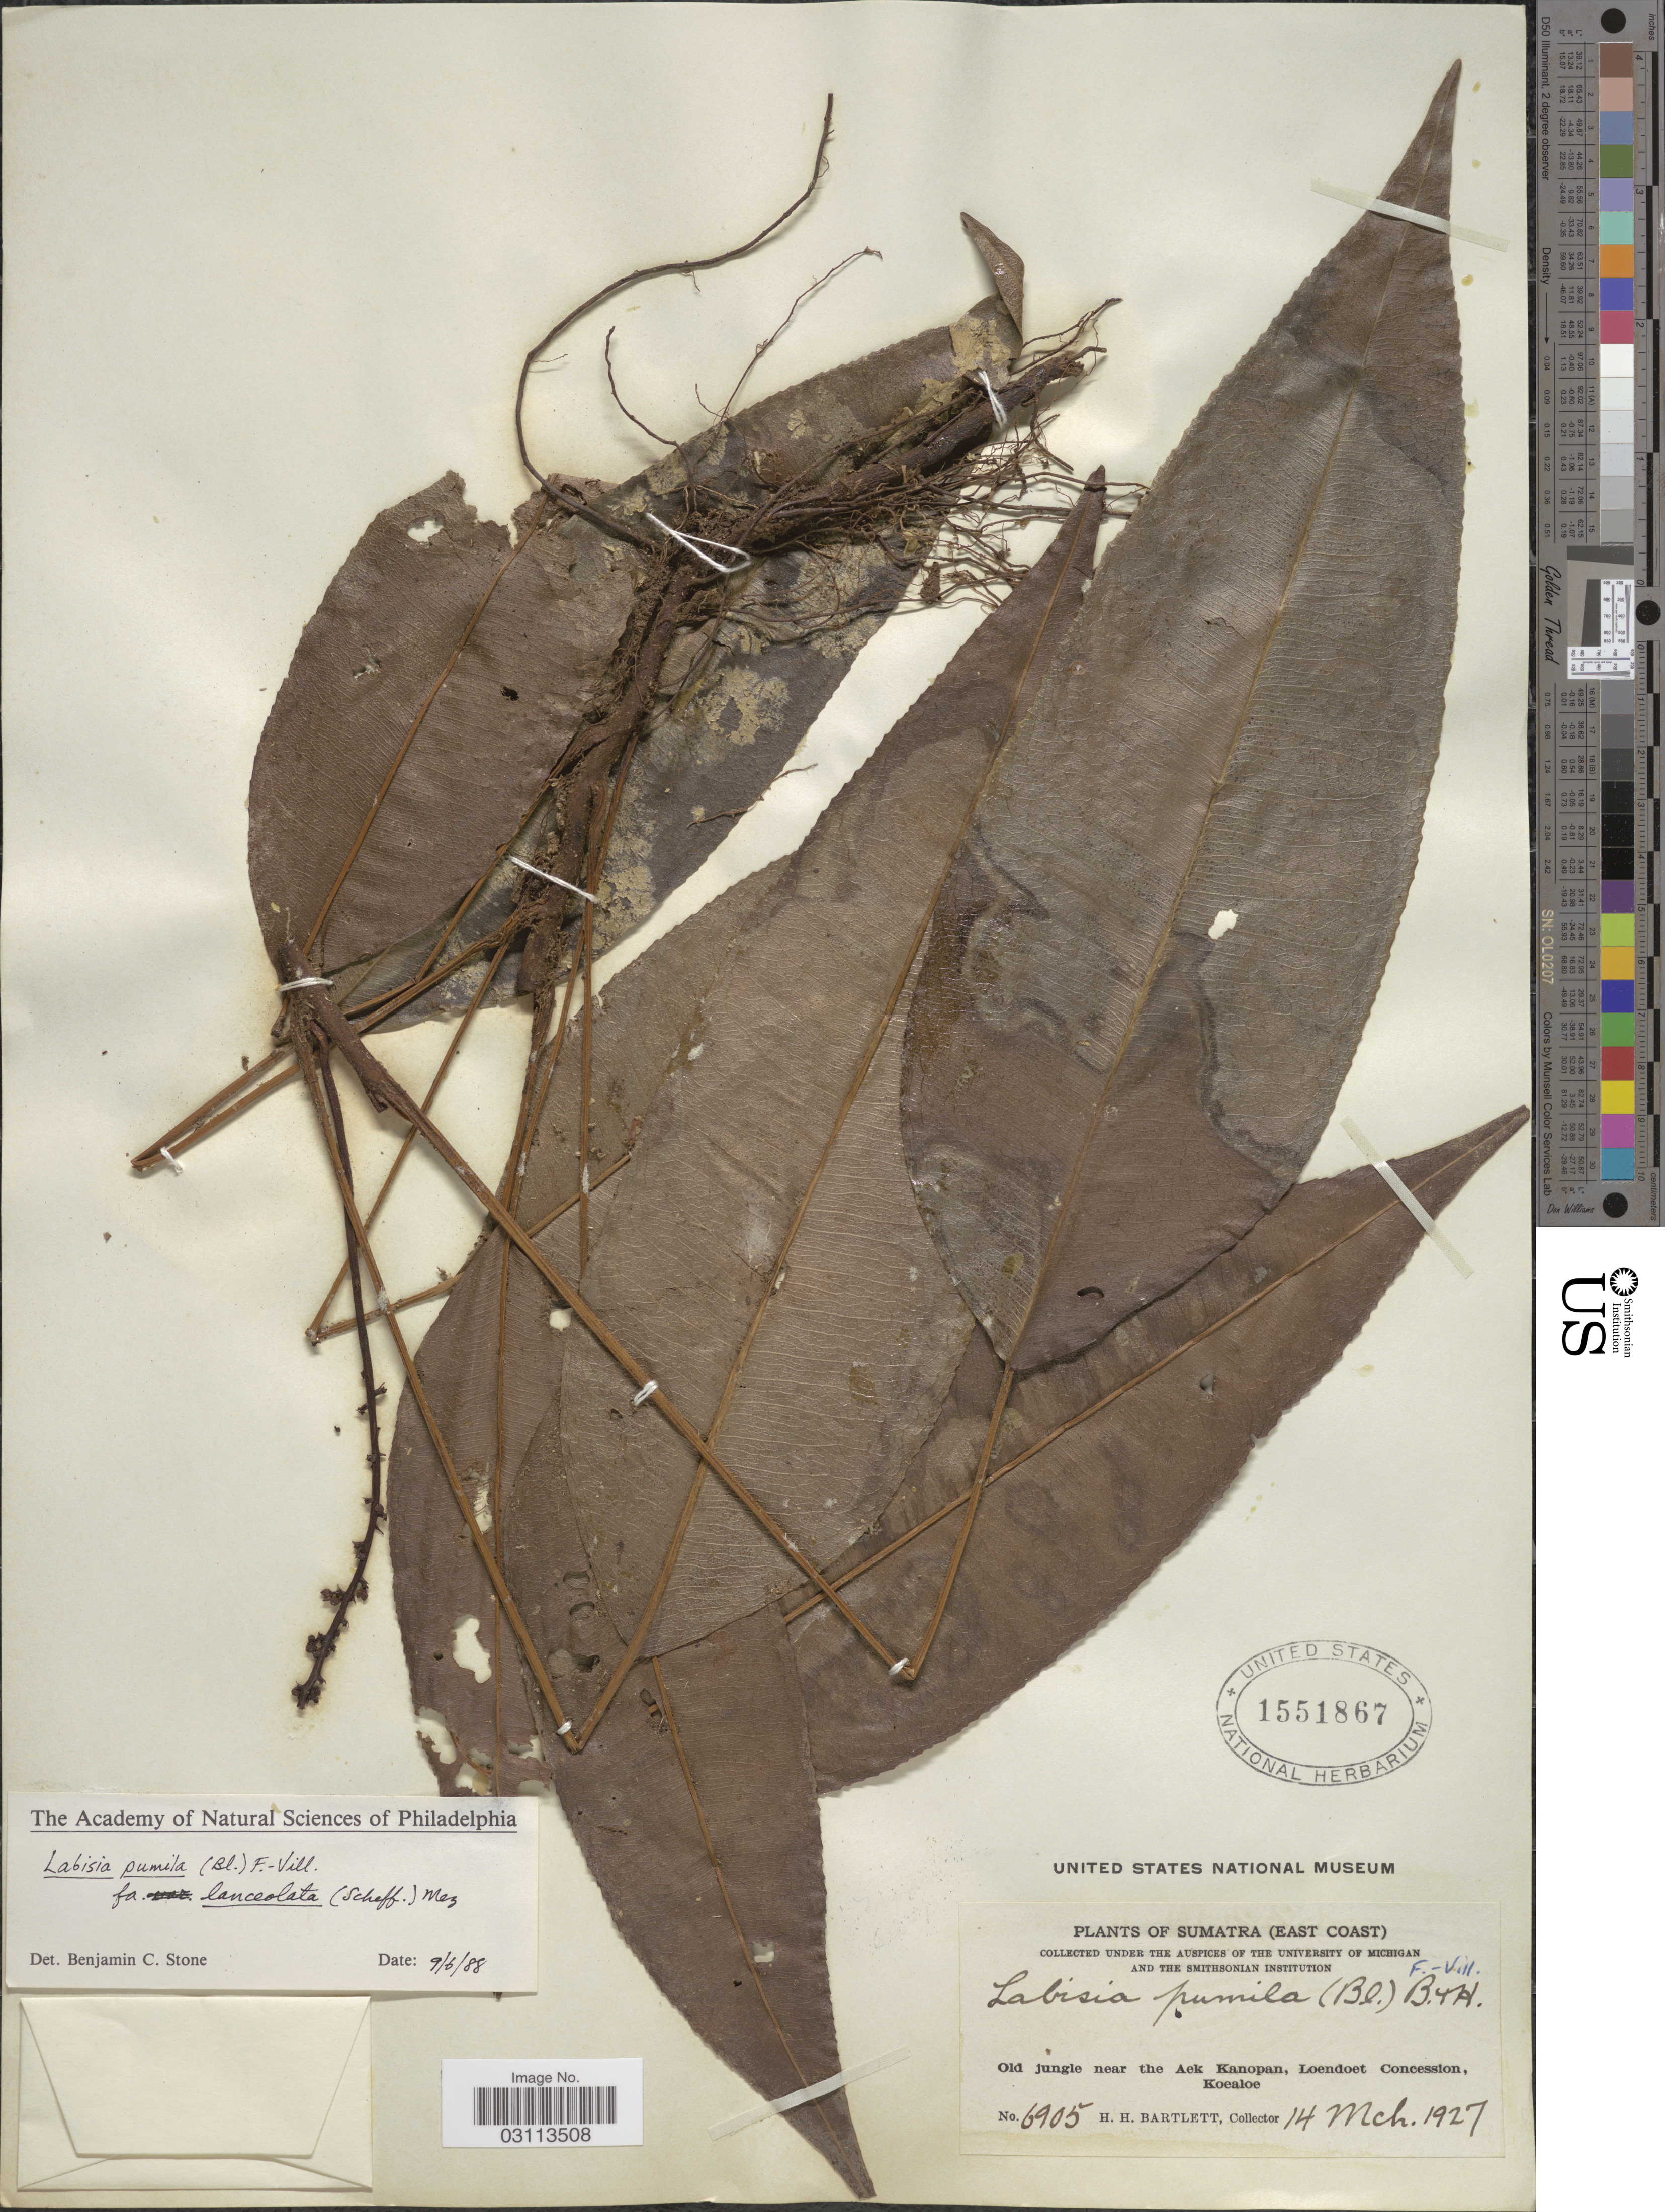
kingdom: Plantae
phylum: Tracheophyta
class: Magnoliopsida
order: Ericales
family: Primulaceae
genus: Labisia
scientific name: Labisia pumila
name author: (Blume) Fern.-Vill.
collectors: H. H. Bartlett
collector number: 6905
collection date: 1927-03-14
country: Indonesia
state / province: Sumatra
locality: East Coast. Old jungle near the Aek Kanopan, Loendoet Concession, Koealoe.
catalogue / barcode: US 1551867